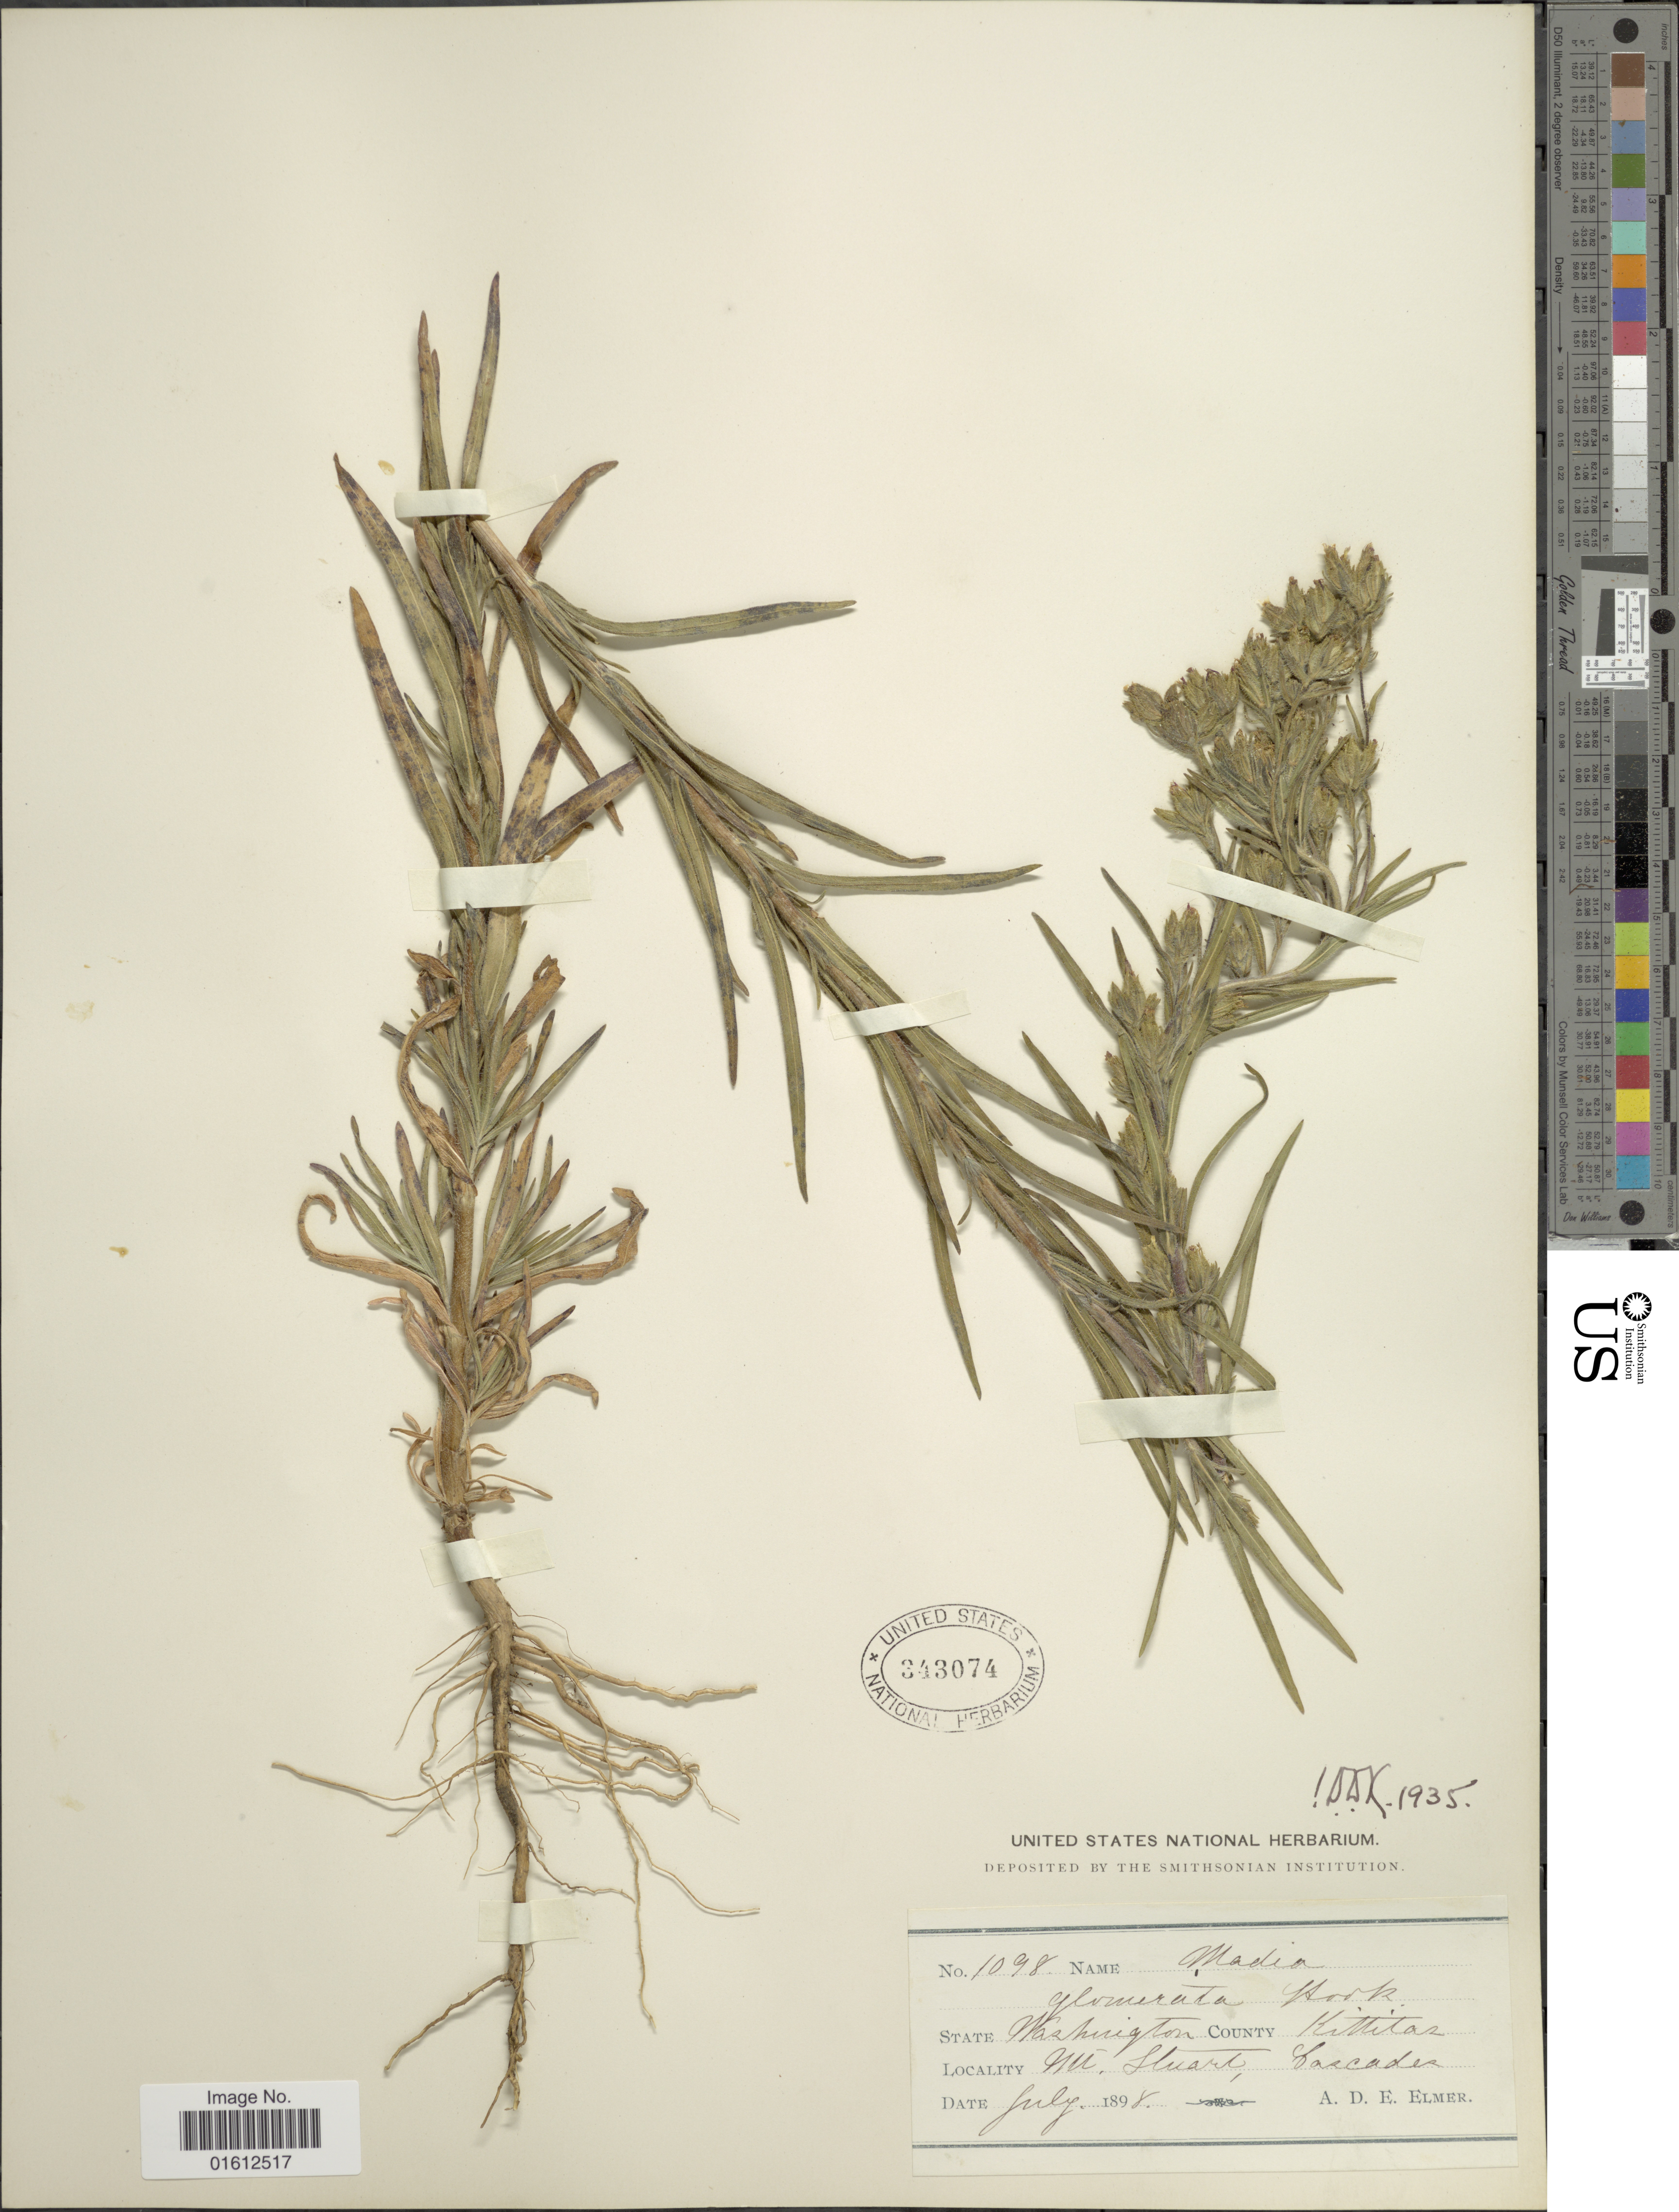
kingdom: Plantae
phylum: Tracheophyta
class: Magnoliopsida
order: Asterales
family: Asteraceae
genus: Madia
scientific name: Madia glomerata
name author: Hook.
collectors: A. D. E. Elmer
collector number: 1098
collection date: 1898-07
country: United States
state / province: Washington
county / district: Kittitas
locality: County Kittitas. Mt. Stuart, Cascades.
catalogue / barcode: US 343074